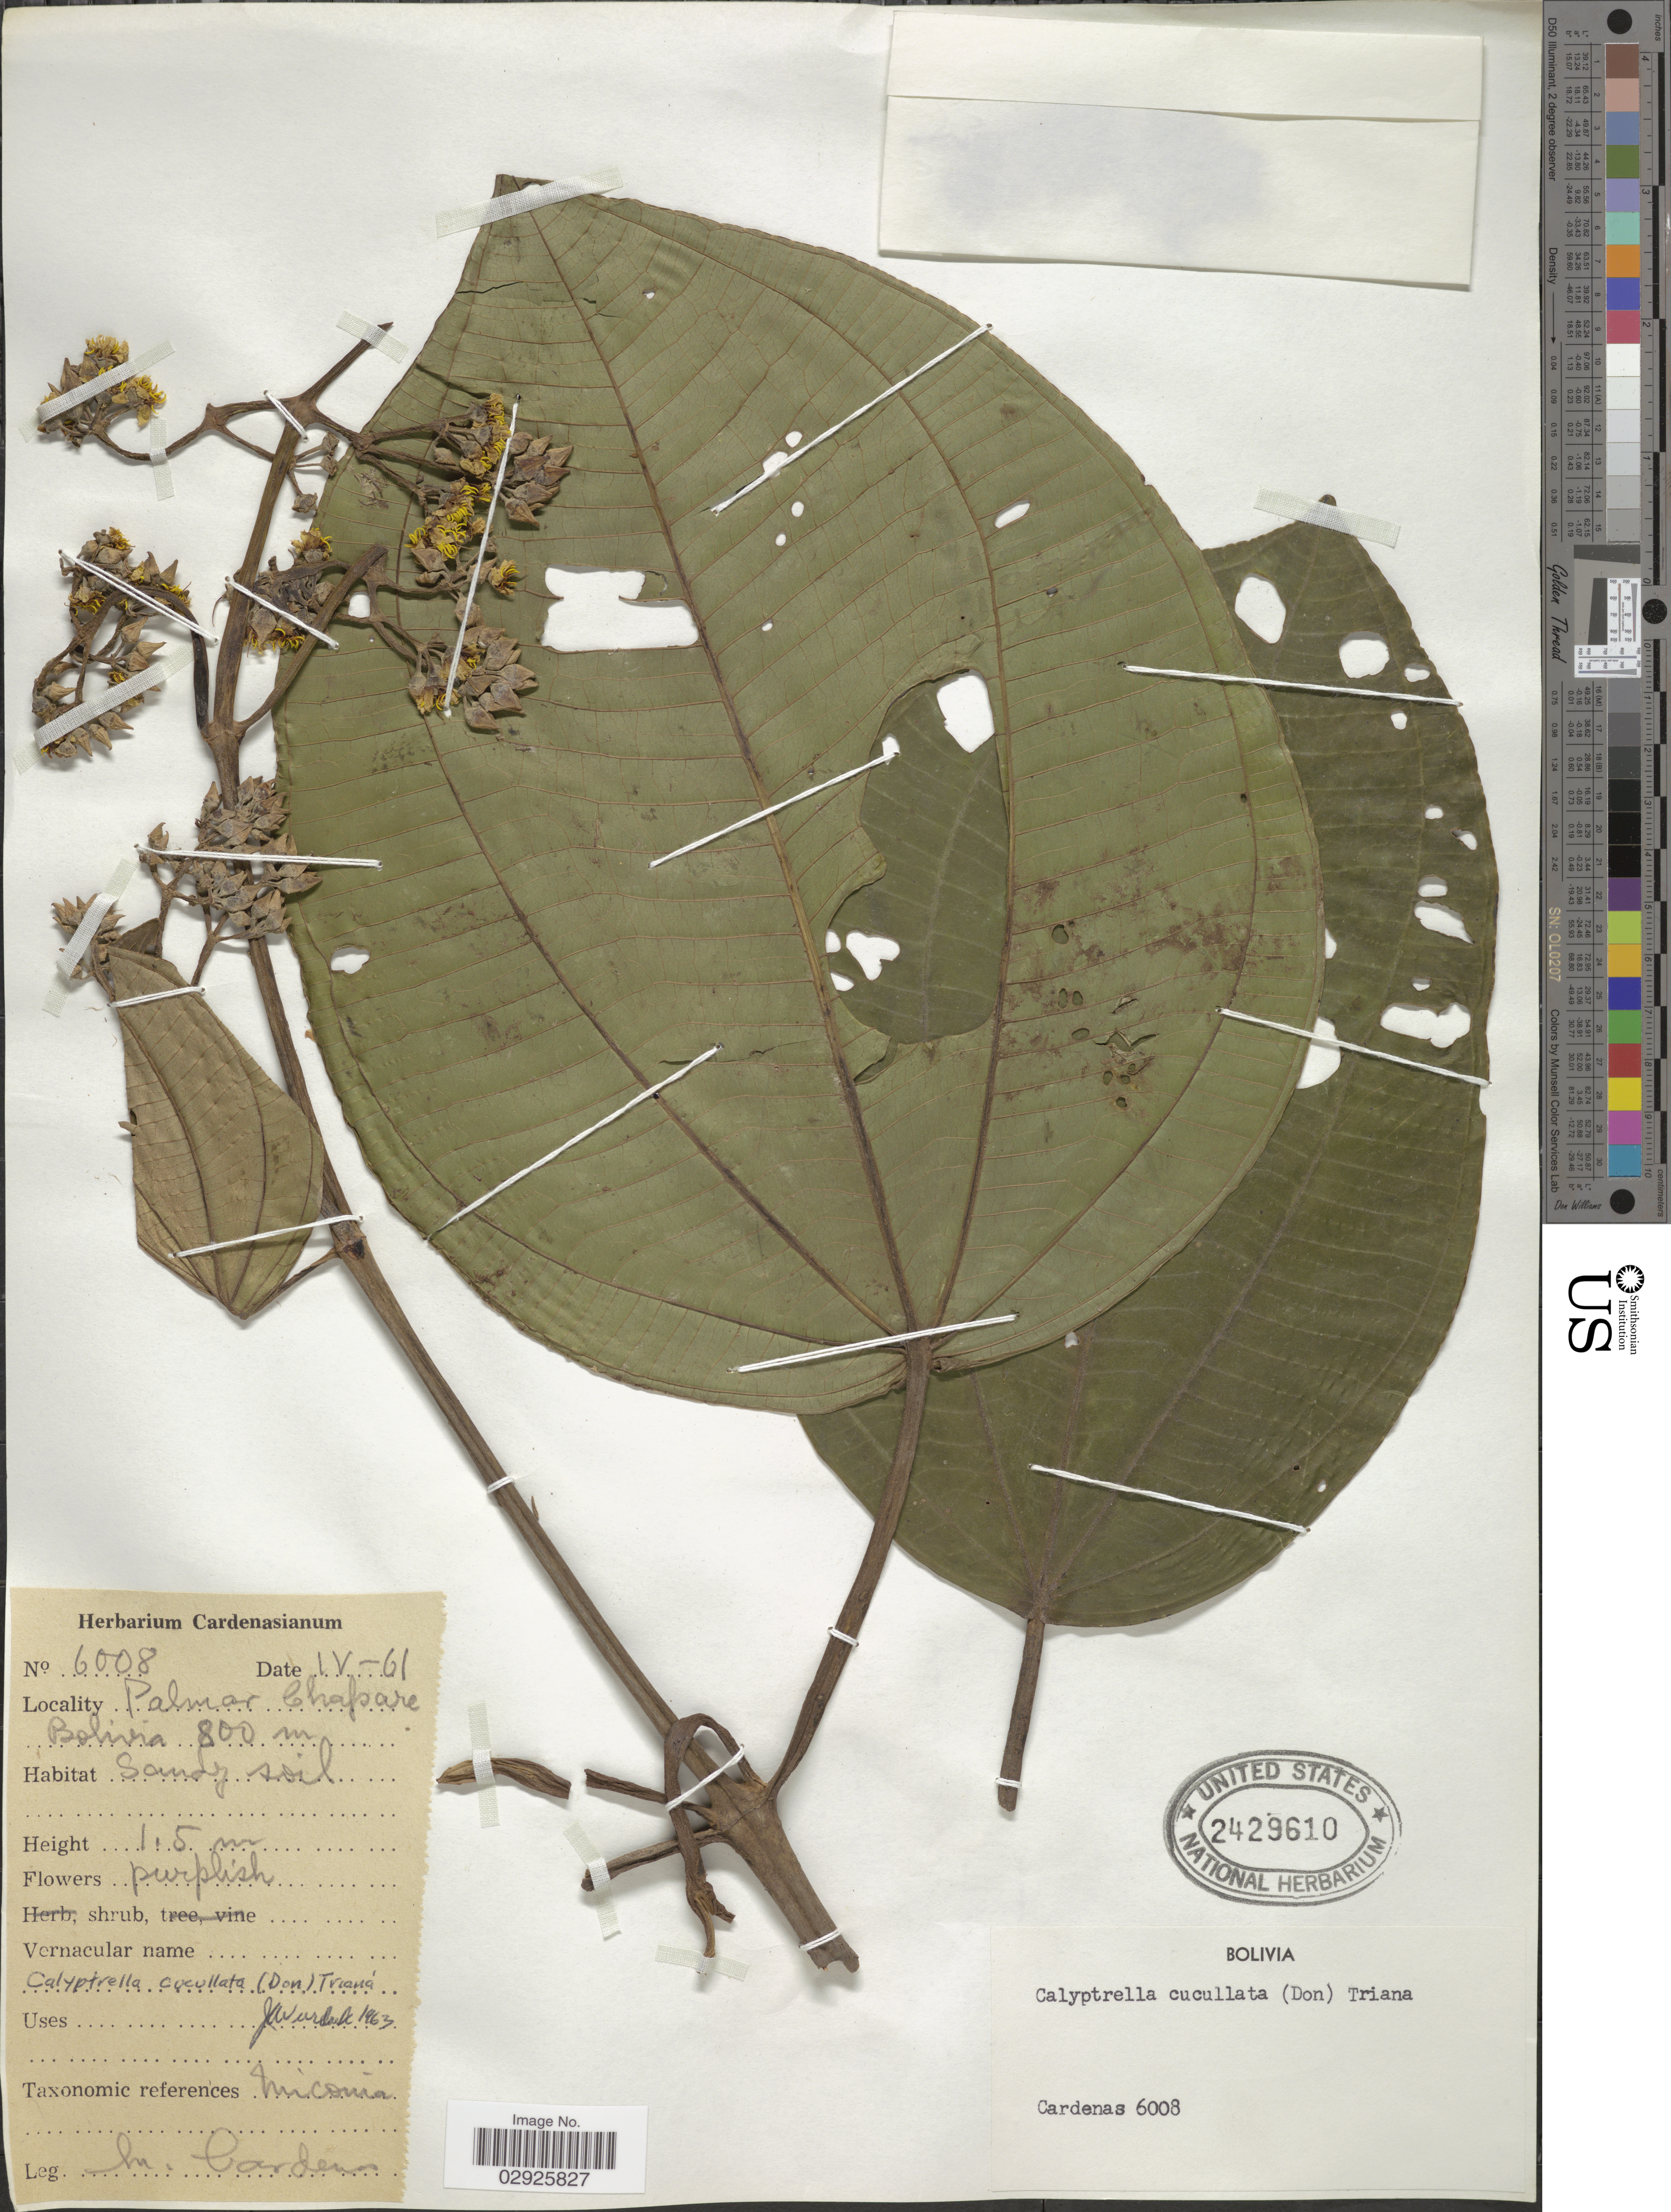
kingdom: Plantae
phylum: Tracheophyta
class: Magnoliopsida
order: Myrtales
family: Melastomataceae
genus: Graffenrieda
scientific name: Graffenrieda cucullata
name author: (Triana) L.O. Williams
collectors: M. Cárdenas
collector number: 6008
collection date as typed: Transcribed d/m/y: /4/61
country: Bolivia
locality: Palmar Chapare.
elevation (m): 800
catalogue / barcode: US 2429610